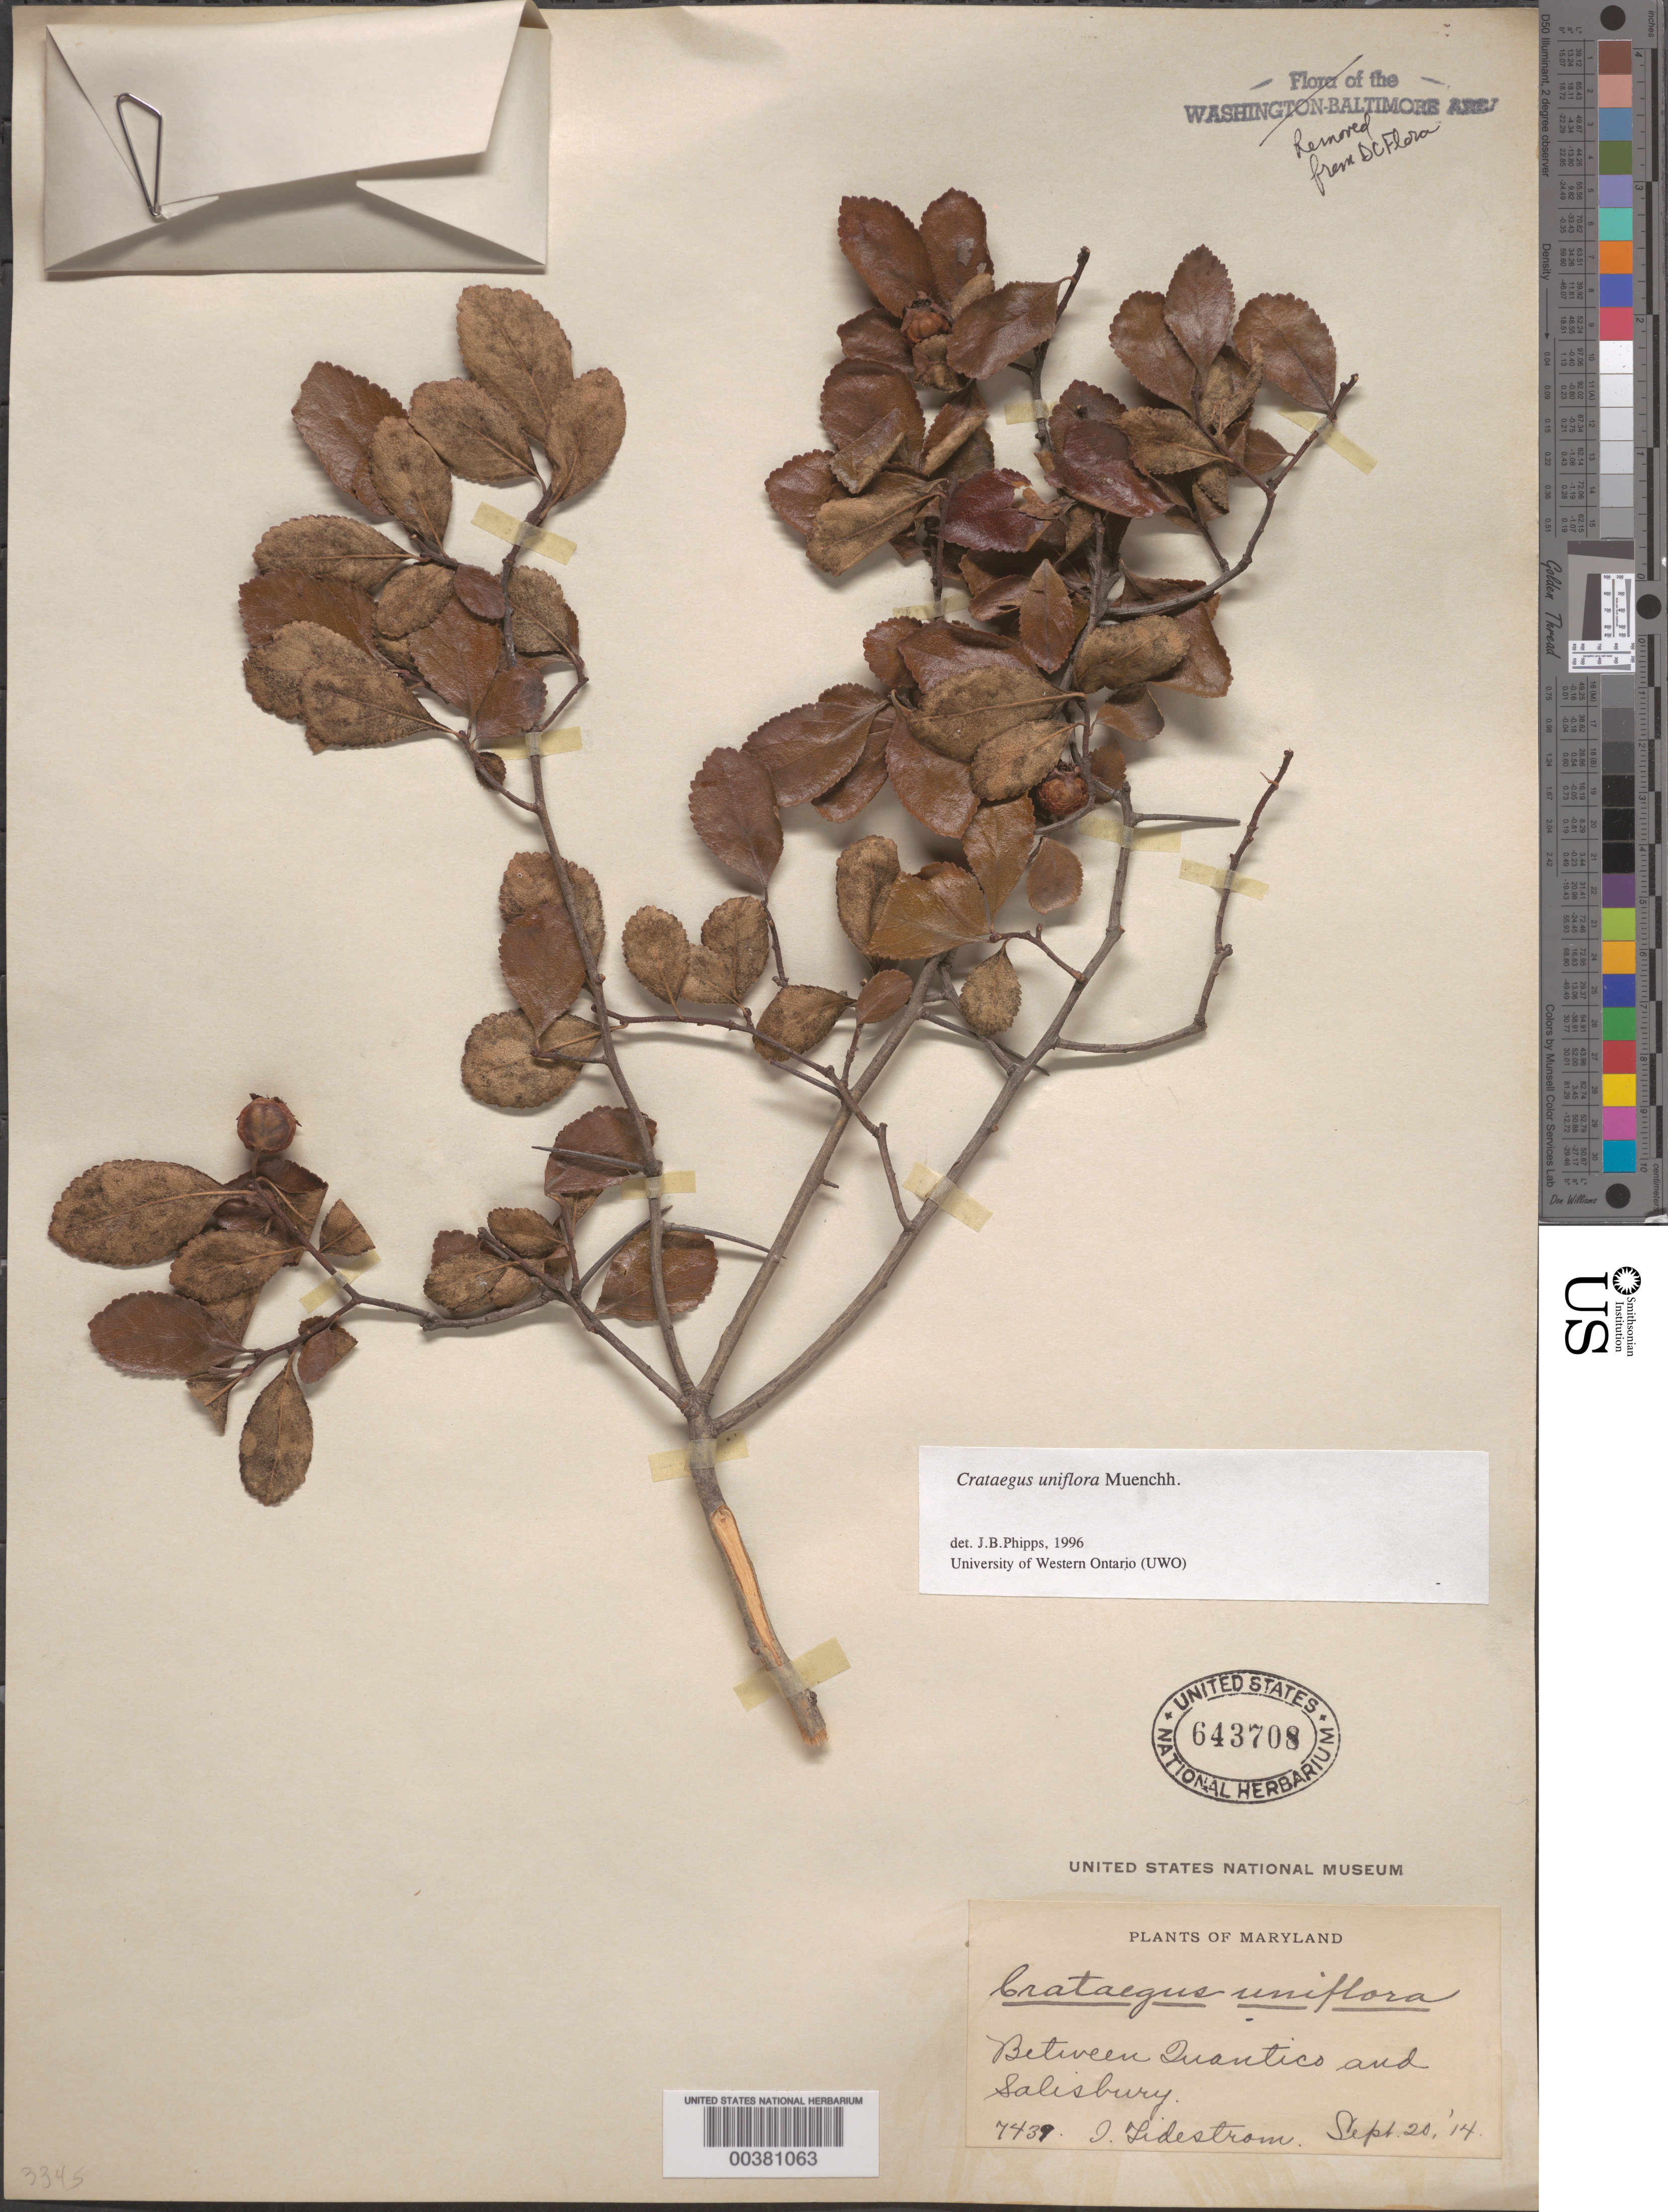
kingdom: Plantae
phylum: Tracheophyta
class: Magnoliopsida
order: Rosales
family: Rosaceae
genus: Crataegus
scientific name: Crataegus uniflora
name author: Münchh.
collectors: I. F. Tidestrom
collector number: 7439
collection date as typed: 20 Sep 1914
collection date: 1914-09-20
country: United States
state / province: Maryland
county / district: Wicomico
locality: Between quantico and salisbury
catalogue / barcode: US 643708